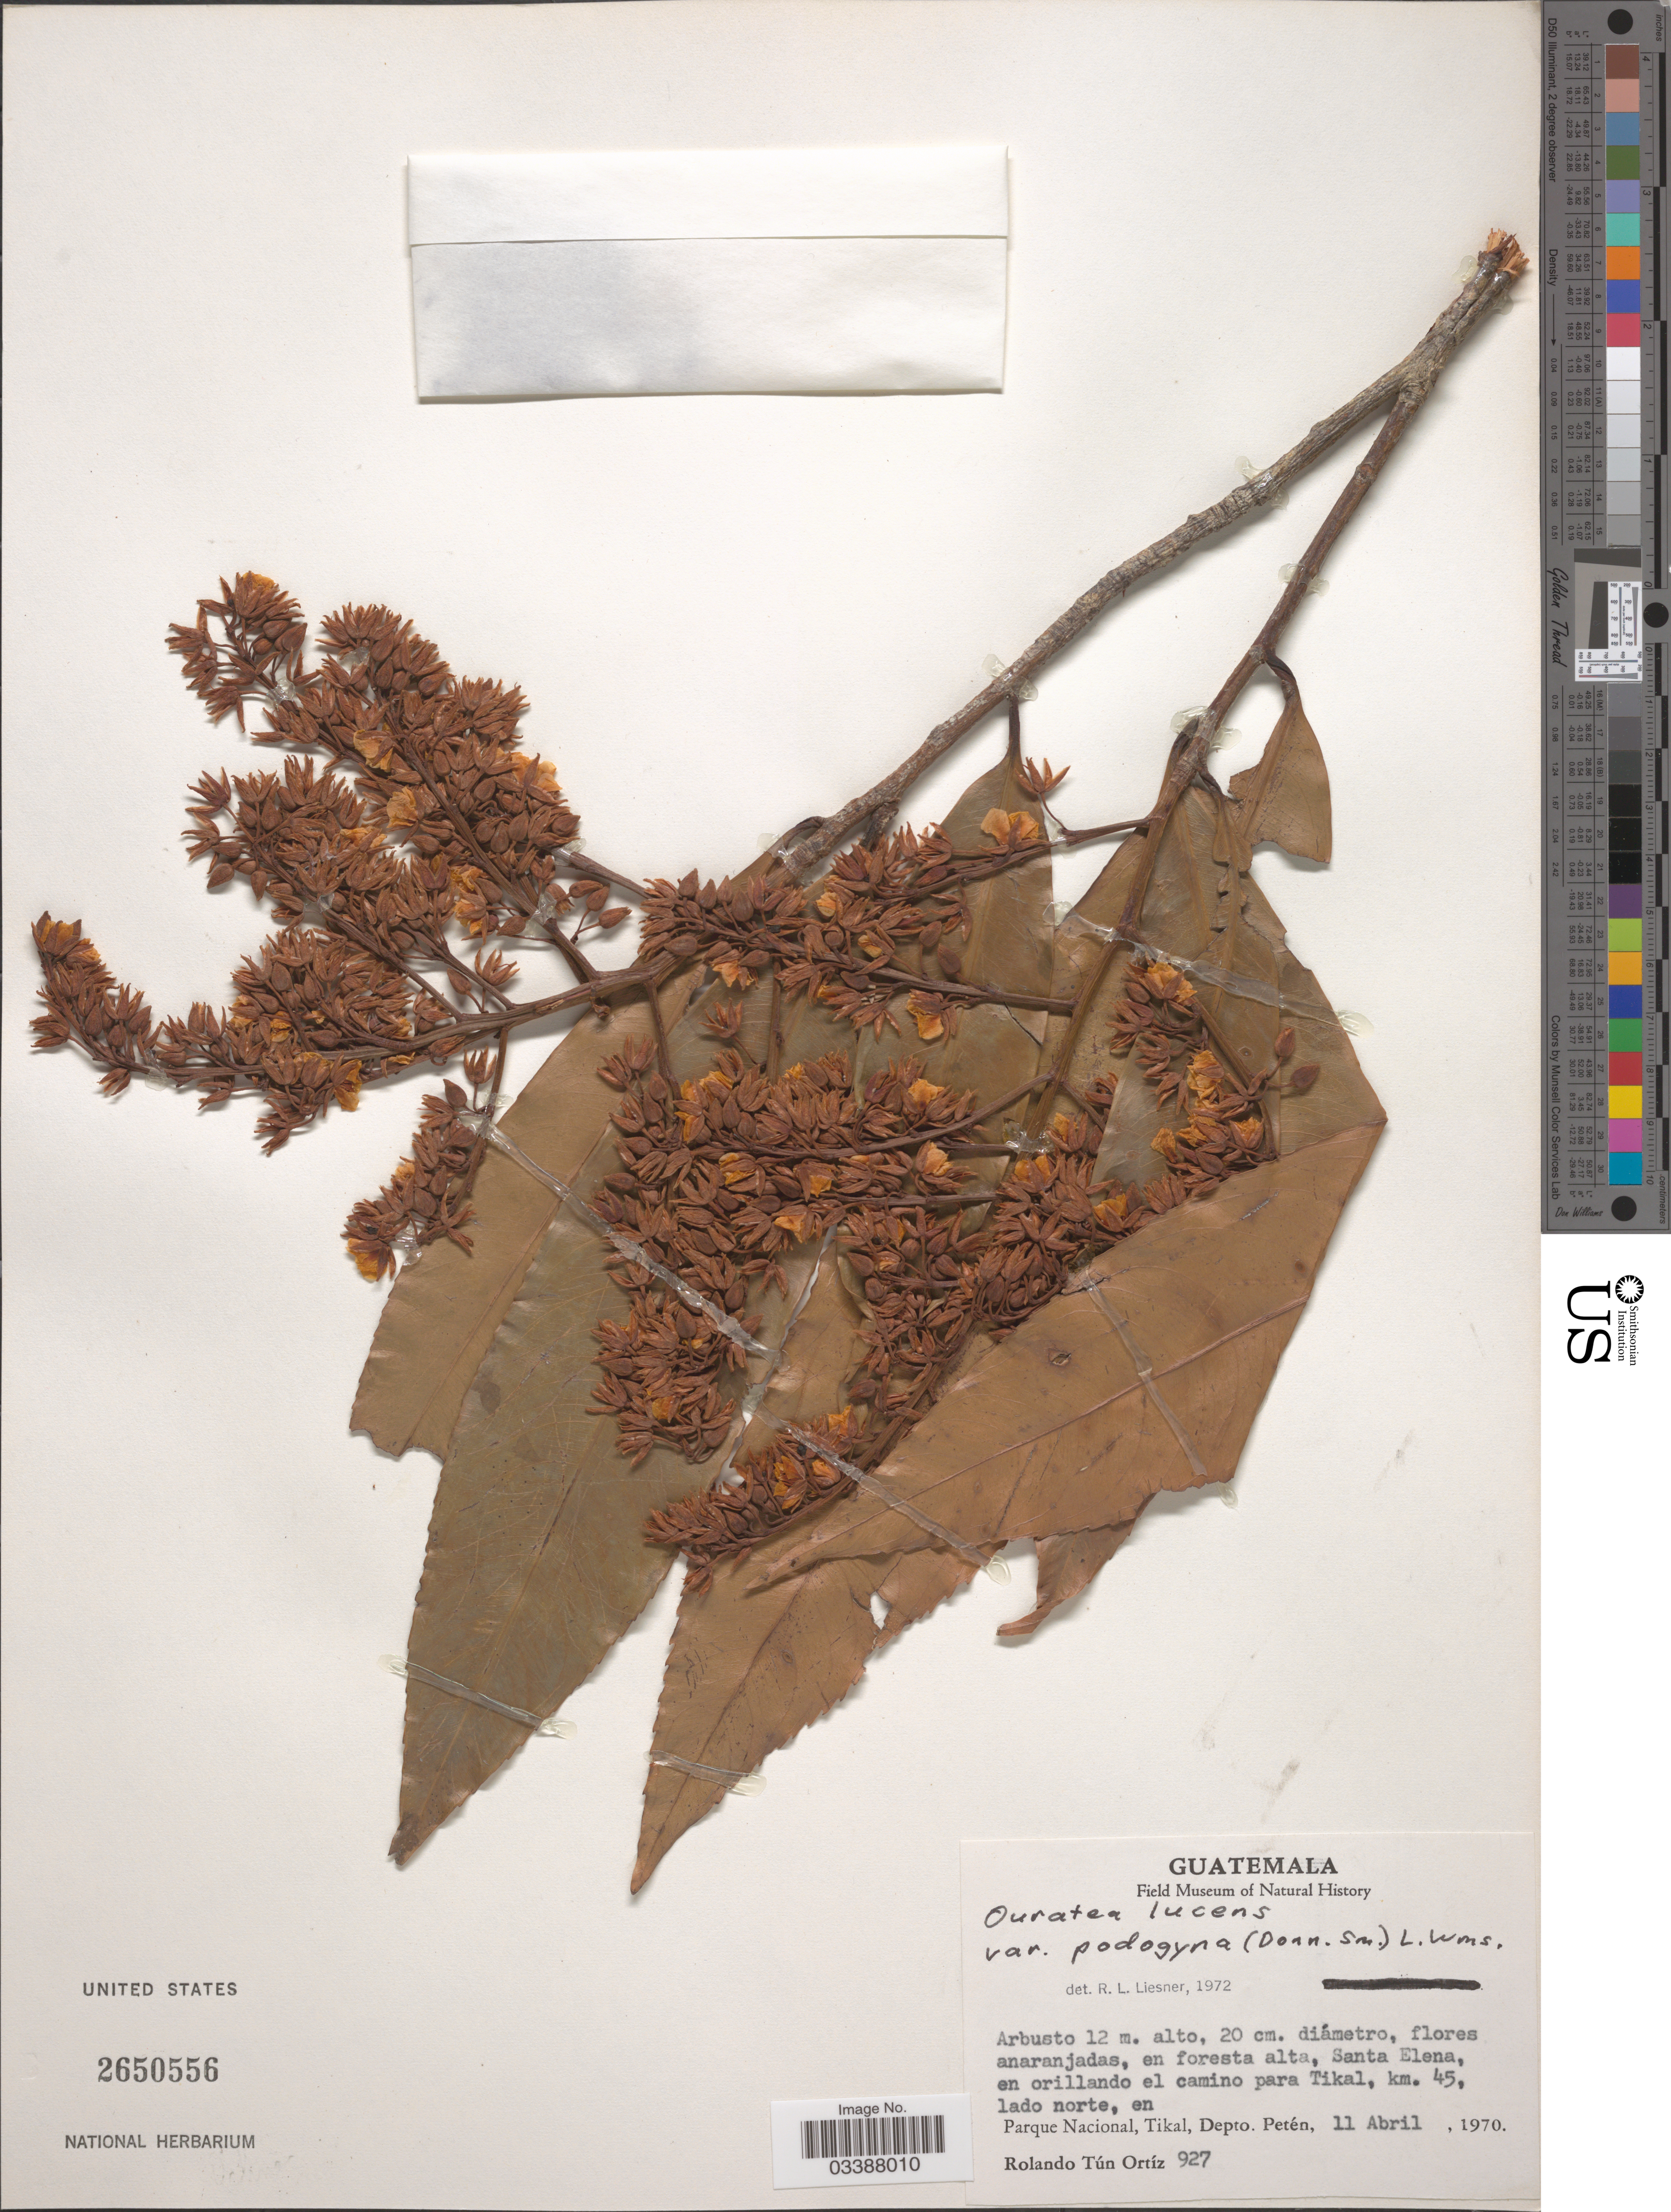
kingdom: Plantae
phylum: Tracheophyta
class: Magnoliopsida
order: Malpighiales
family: Ochnaceae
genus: Ouratea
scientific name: Ouratea lucens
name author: (Kunth) Engl.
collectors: R. T. Ortíz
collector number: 927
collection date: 1970-04-11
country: Guatemala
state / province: El Petén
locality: Santa Elena, en orillando el camino para Tikal, km. 45, lado norte, en Parque Nacional, Tikal, Depto. Petén.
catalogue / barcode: US 2650556